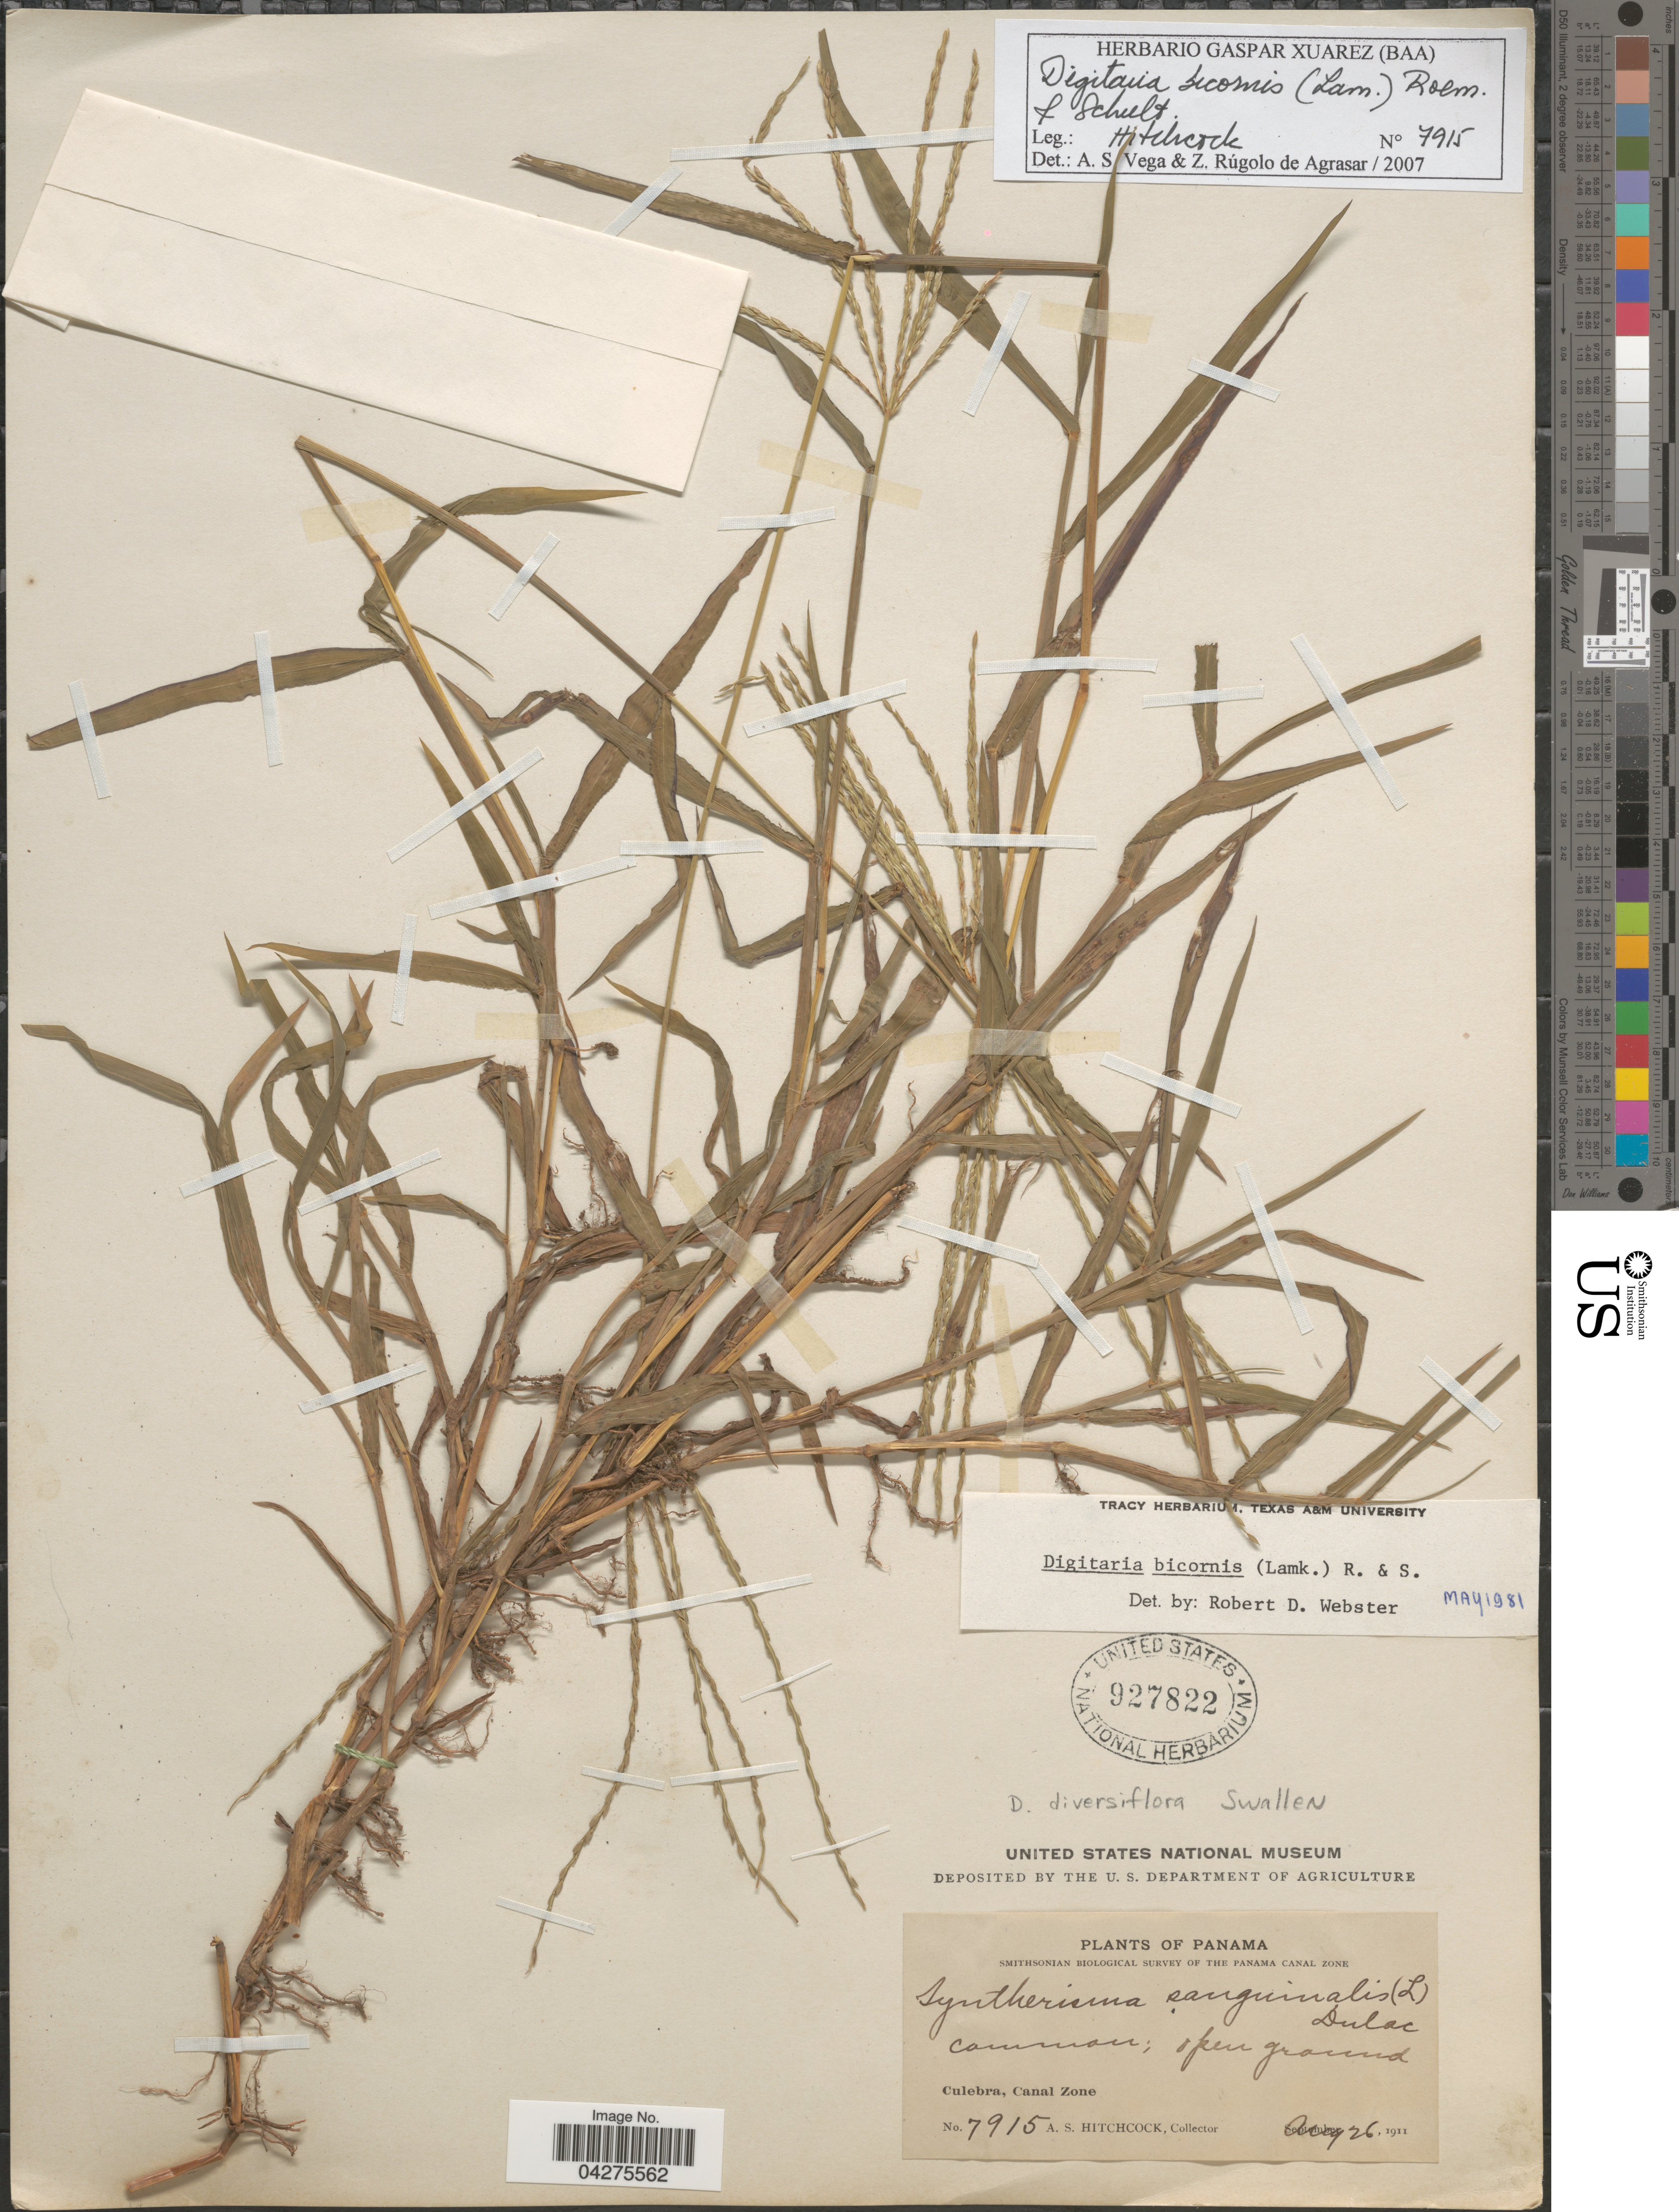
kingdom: Plantae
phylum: Tracheophyta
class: Liliopsida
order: Poales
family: Poaceae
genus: Digitaria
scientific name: Digitaria bicornis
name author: (Lam.) Roem. & Schult.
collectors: A. S. Hitchcock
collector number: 7915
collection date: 1911-08-26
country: Panama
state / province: Colón / Panamá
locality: Smithsonian Biological Survey of the Panama Canal Zone. Culebra, Canal Zone.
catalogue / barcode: US 927822